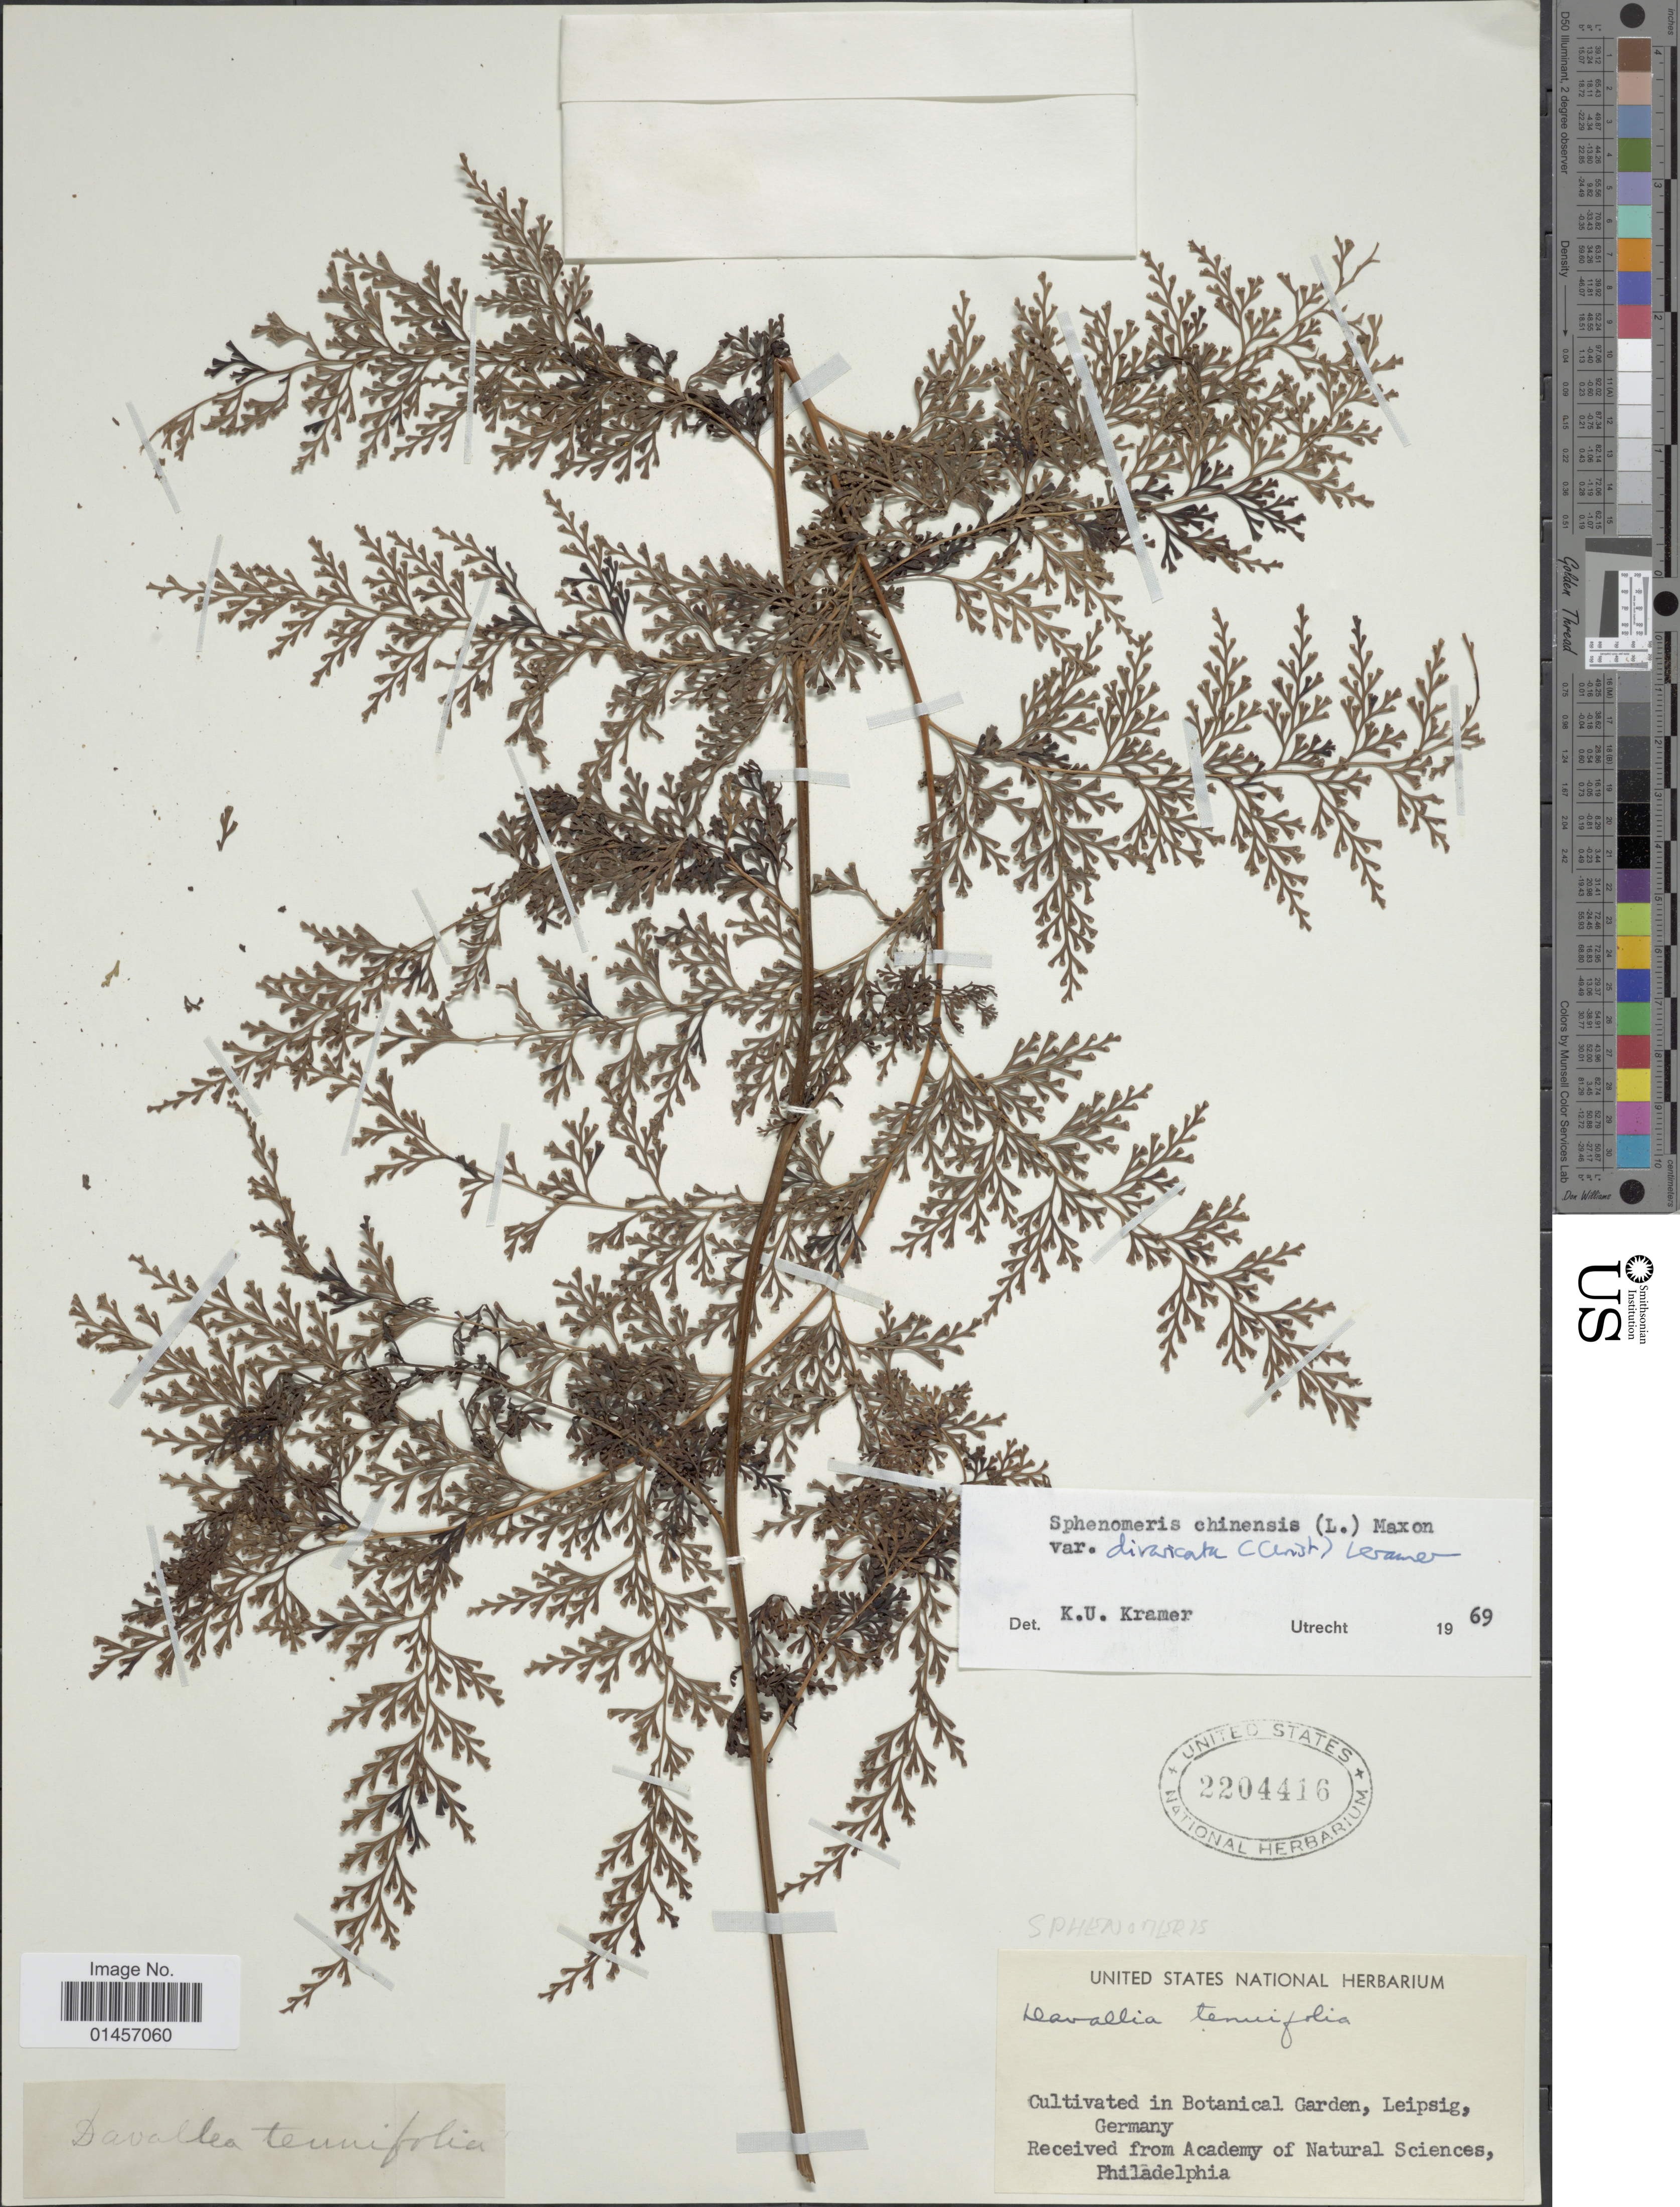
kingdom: Plantae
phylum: Tracheophyta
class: Polypodiopsida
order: Polypodiales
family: Lindsaeaceae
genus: Sphenomeris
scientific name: Sphenomeris chinensis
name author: (L.) Maxon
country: Germany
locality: Botanical Garden, Leipsig, Germany.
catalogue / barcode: US 2204416